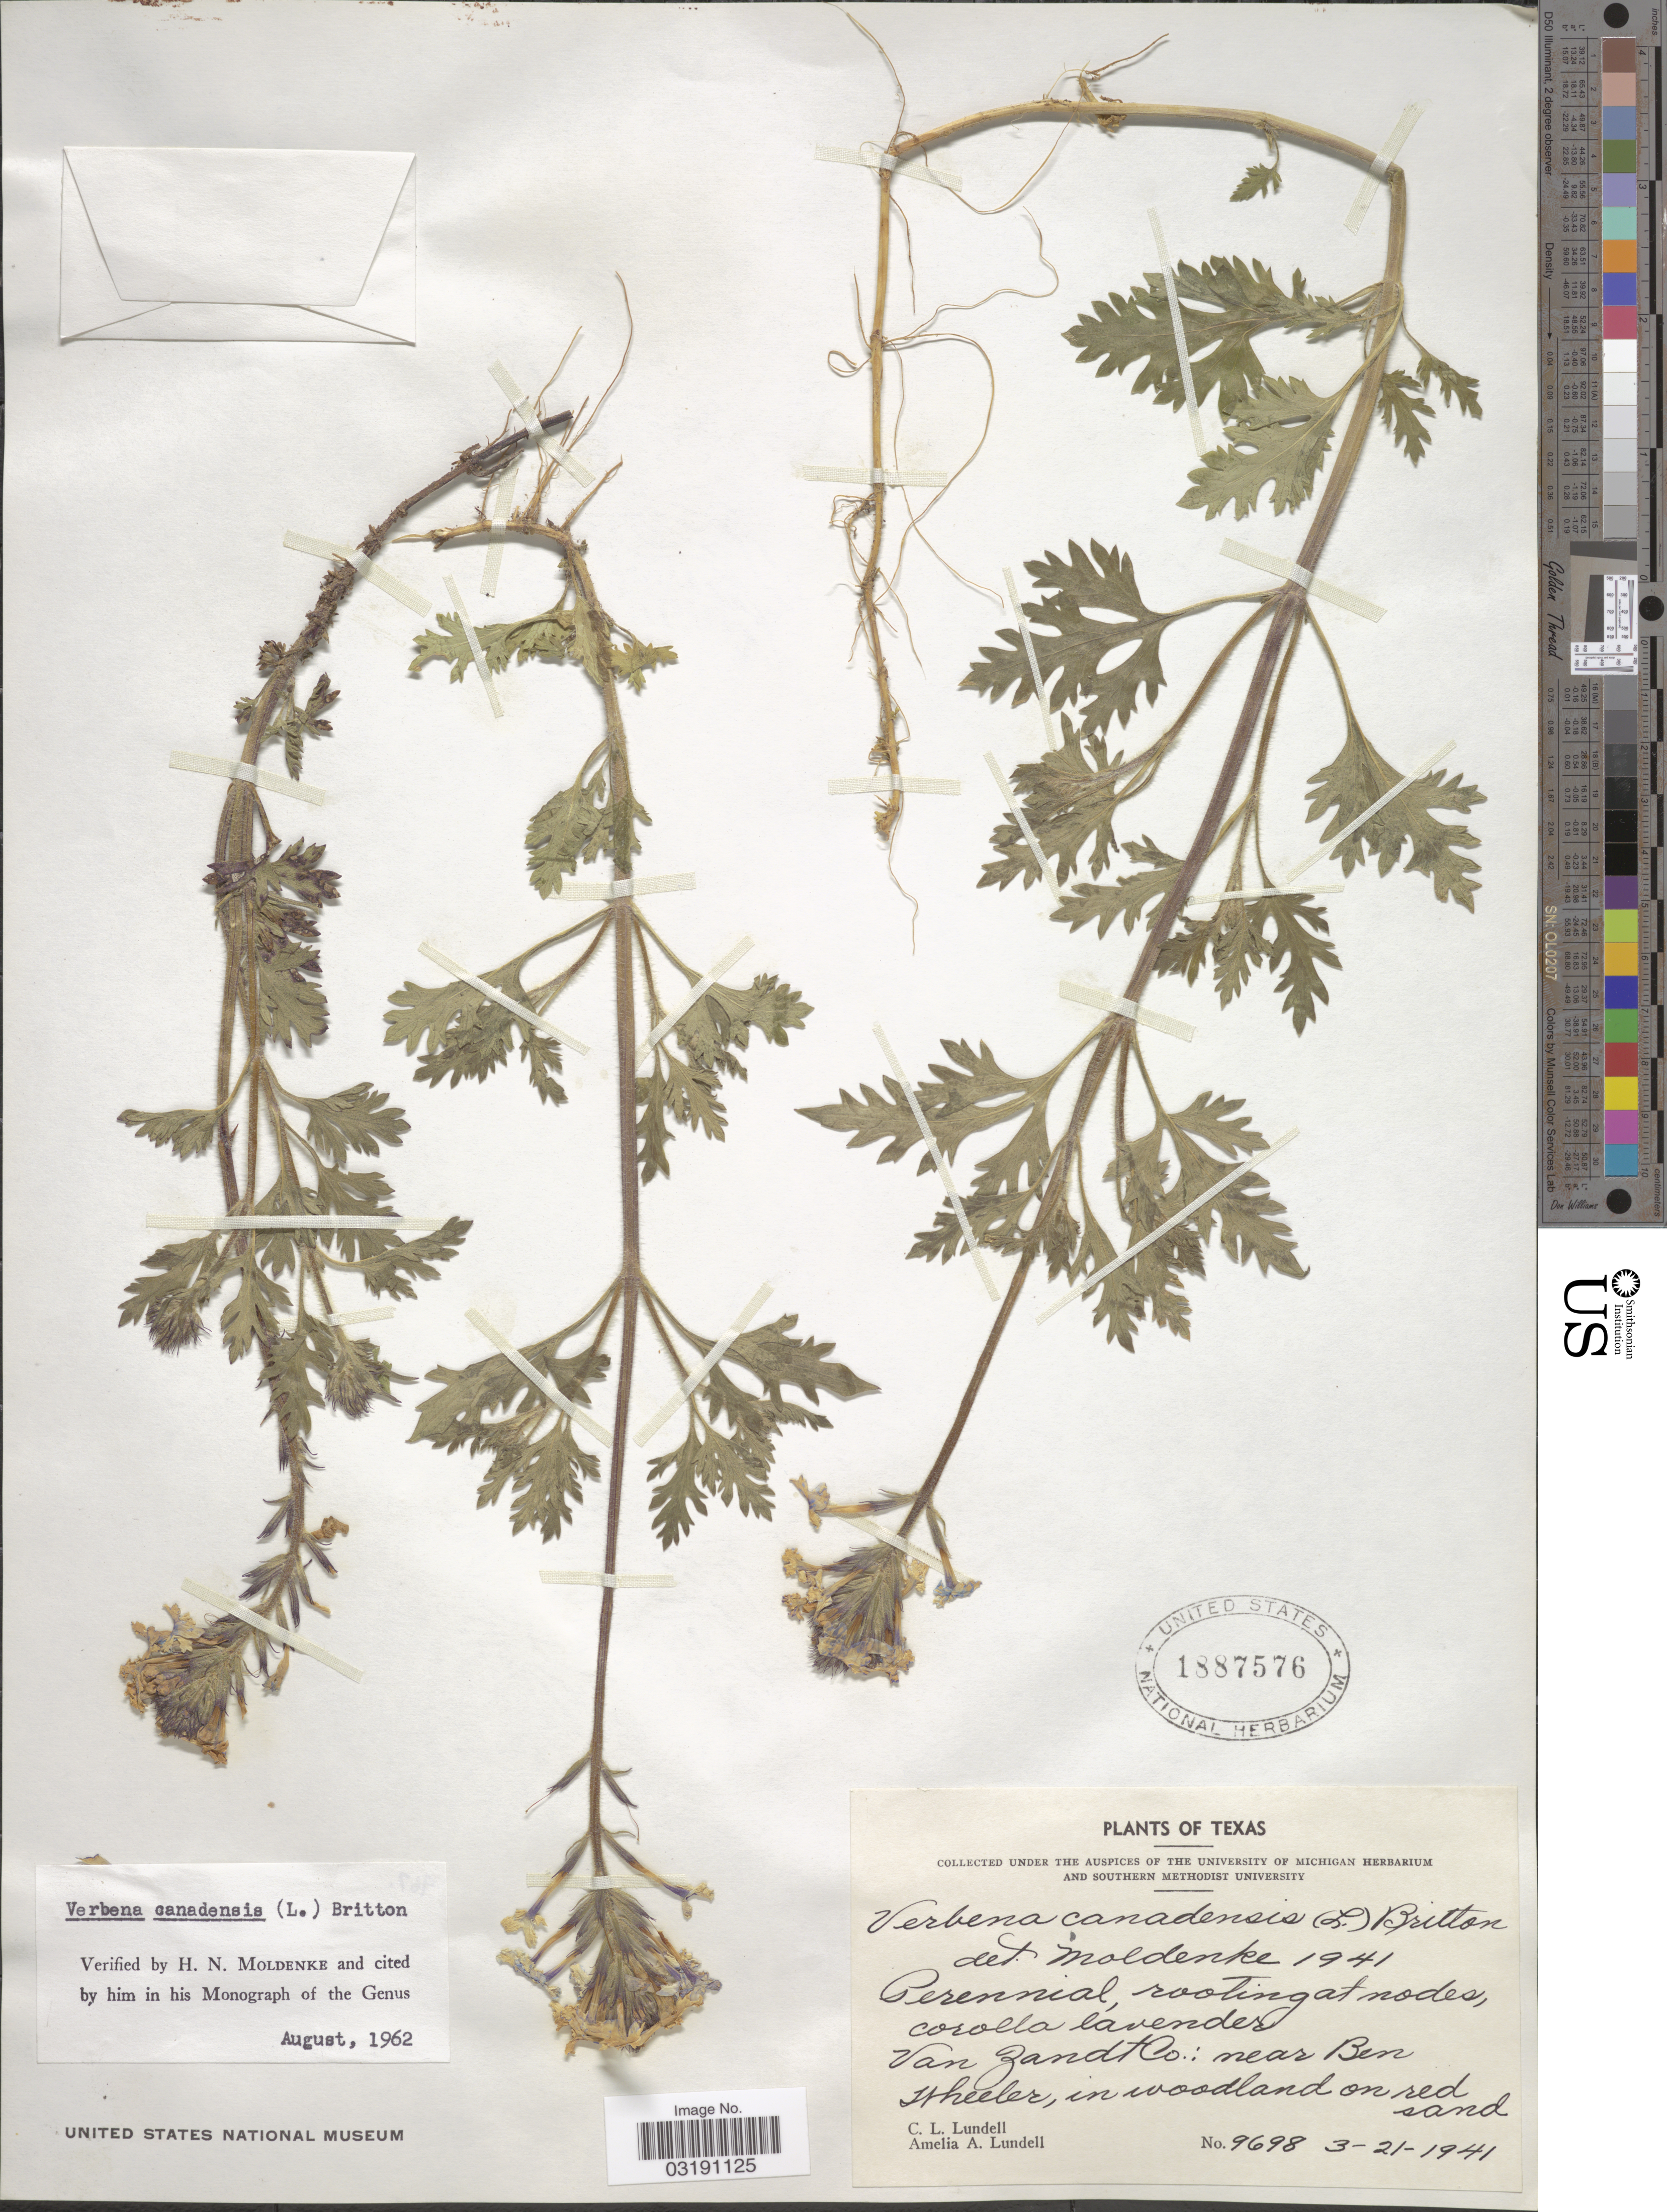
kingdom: Plantae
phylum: Tracheophyta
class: Magnoliopsida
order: Lamiales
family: Verbenaceae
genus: Verbena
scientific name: Verbena canadensis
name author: (L.) Britton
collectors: C. L. Lundell & A. A. Lundell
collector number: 9698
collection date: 1941-03-21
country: United States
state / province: Texas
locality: Van Zandt Co.: near Ben Wheeler.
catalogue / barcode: US 1887576